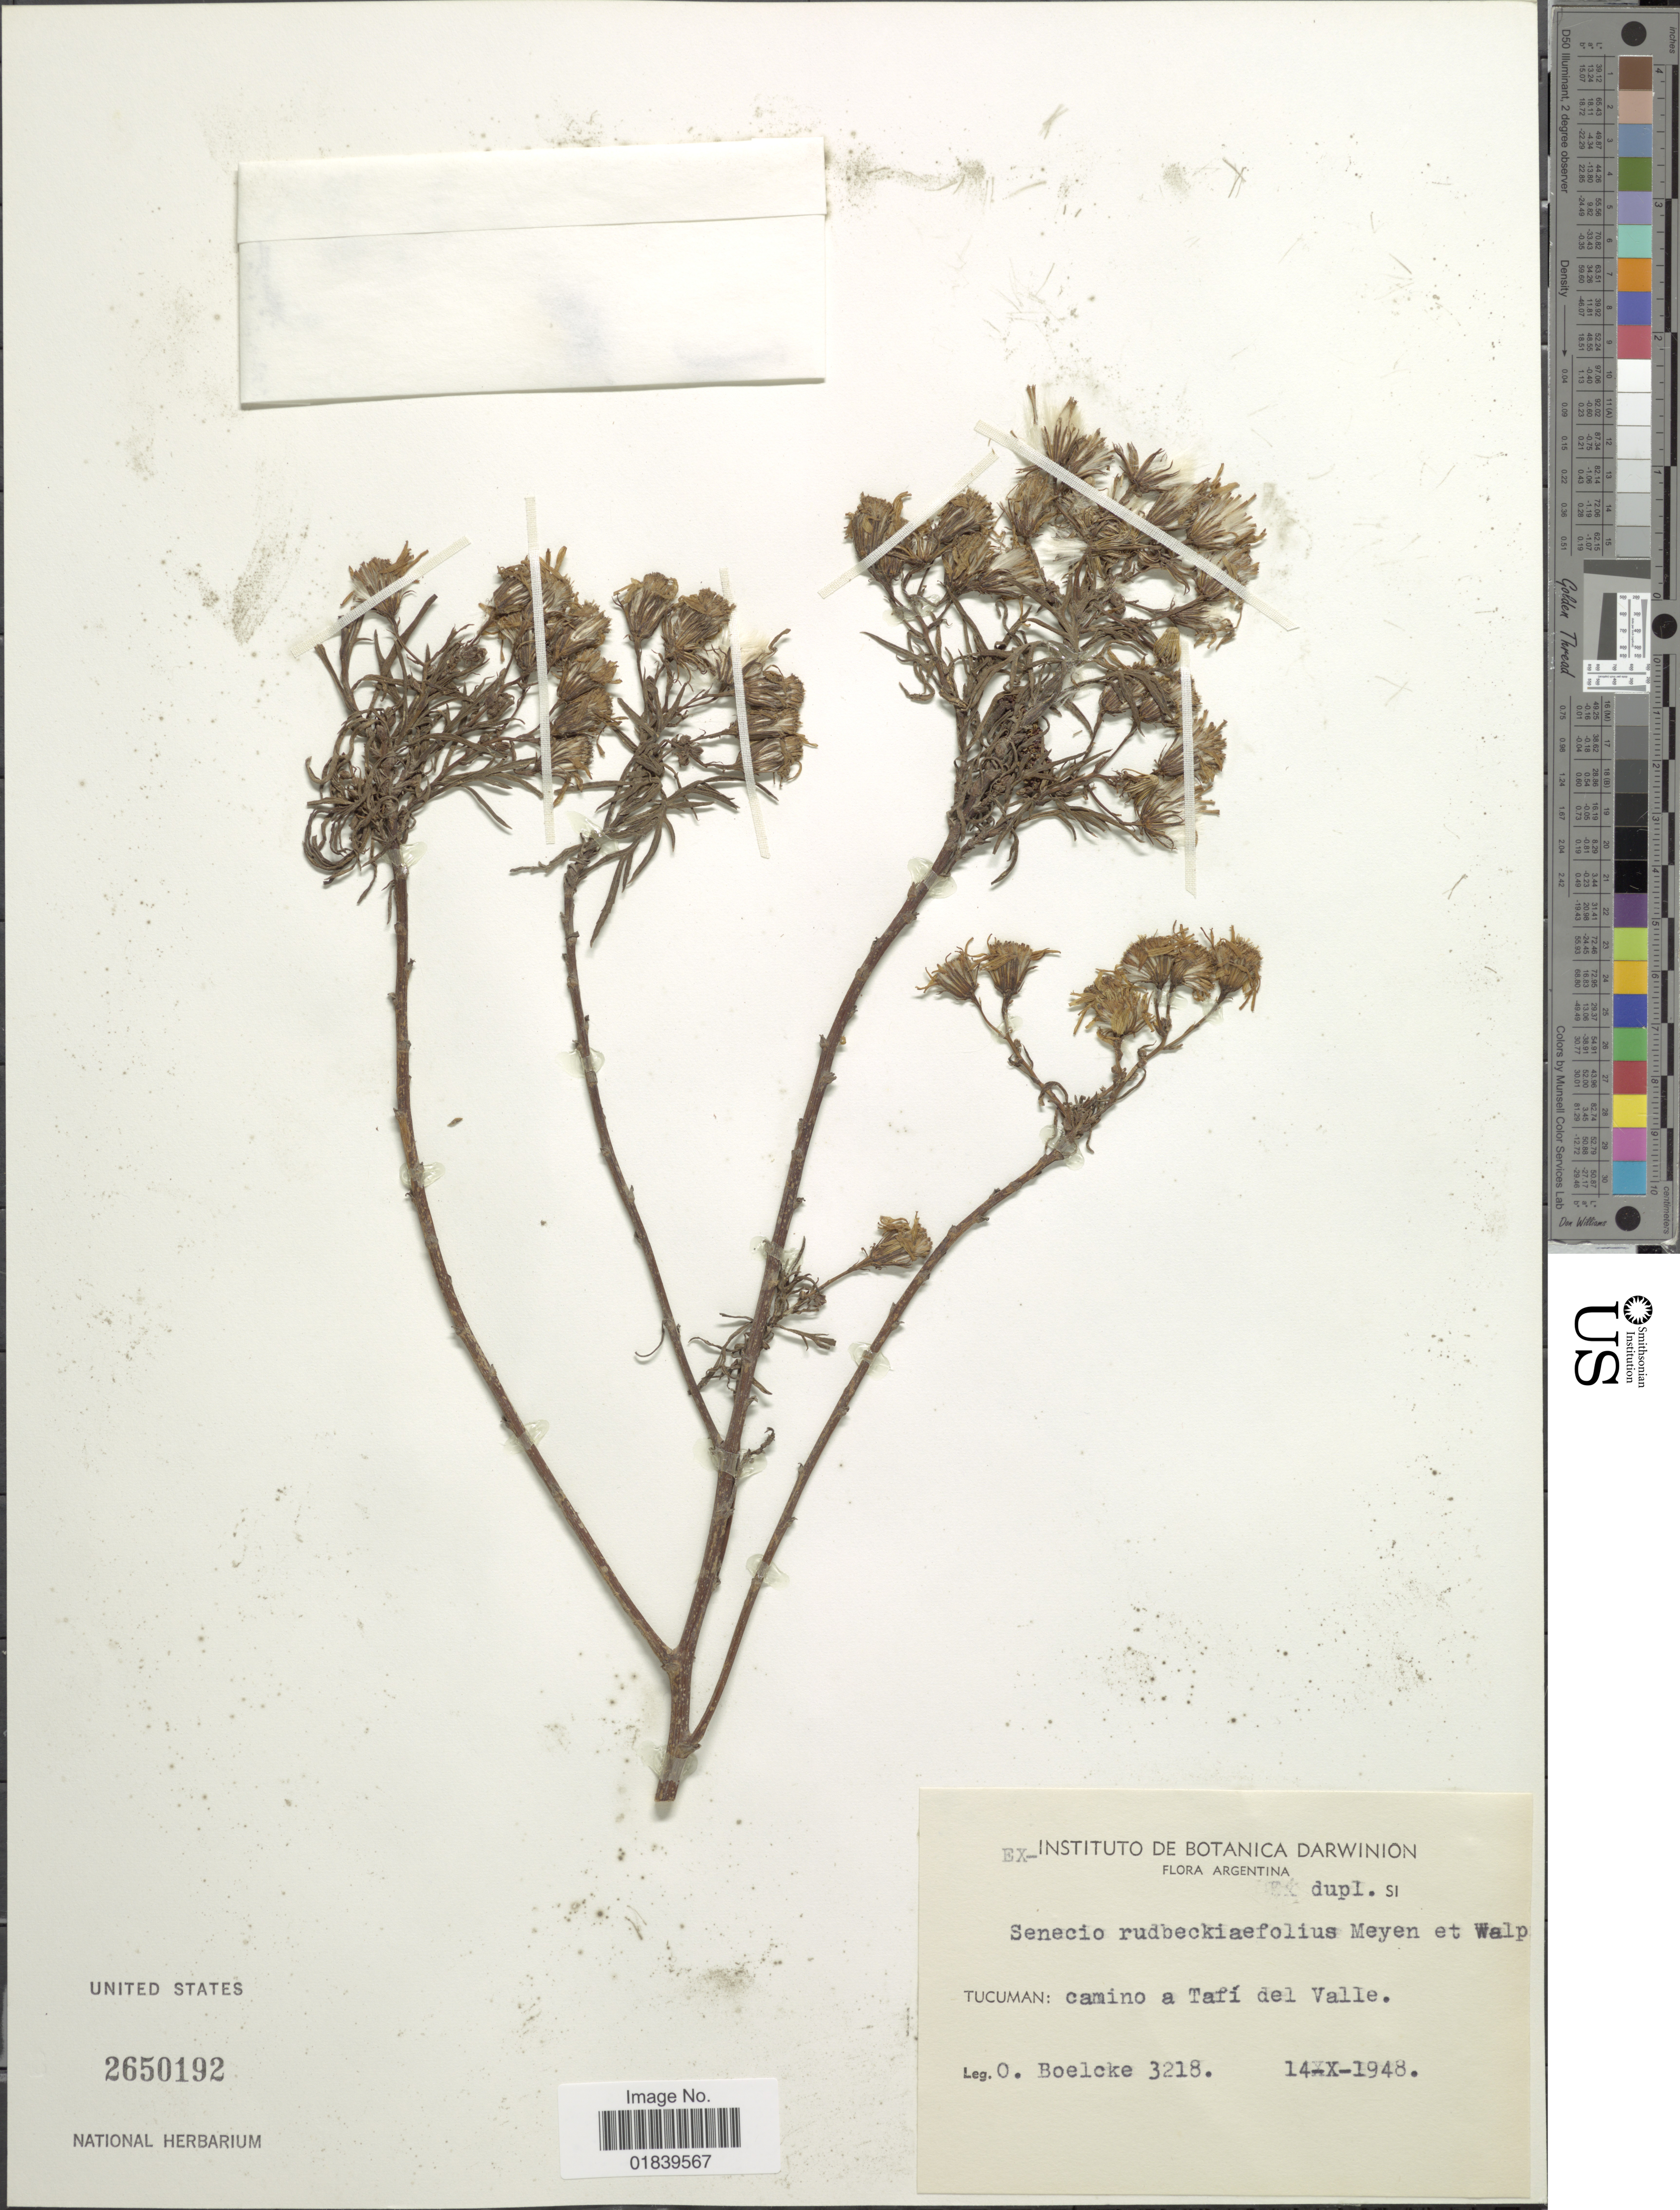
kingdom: Plantae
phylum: Tracheophyta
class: Magnoliopsida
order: Asterales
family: Asteraceae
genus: Senecio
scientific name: Senecio rudbeckiifolius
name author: Meyen & Walp.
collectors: O. Boelcke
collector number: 3218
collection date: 1948-10-14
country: Argentina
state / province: Tucuman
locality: Tucuman: camino a Tafi del Valle.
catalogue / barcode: US 2650192